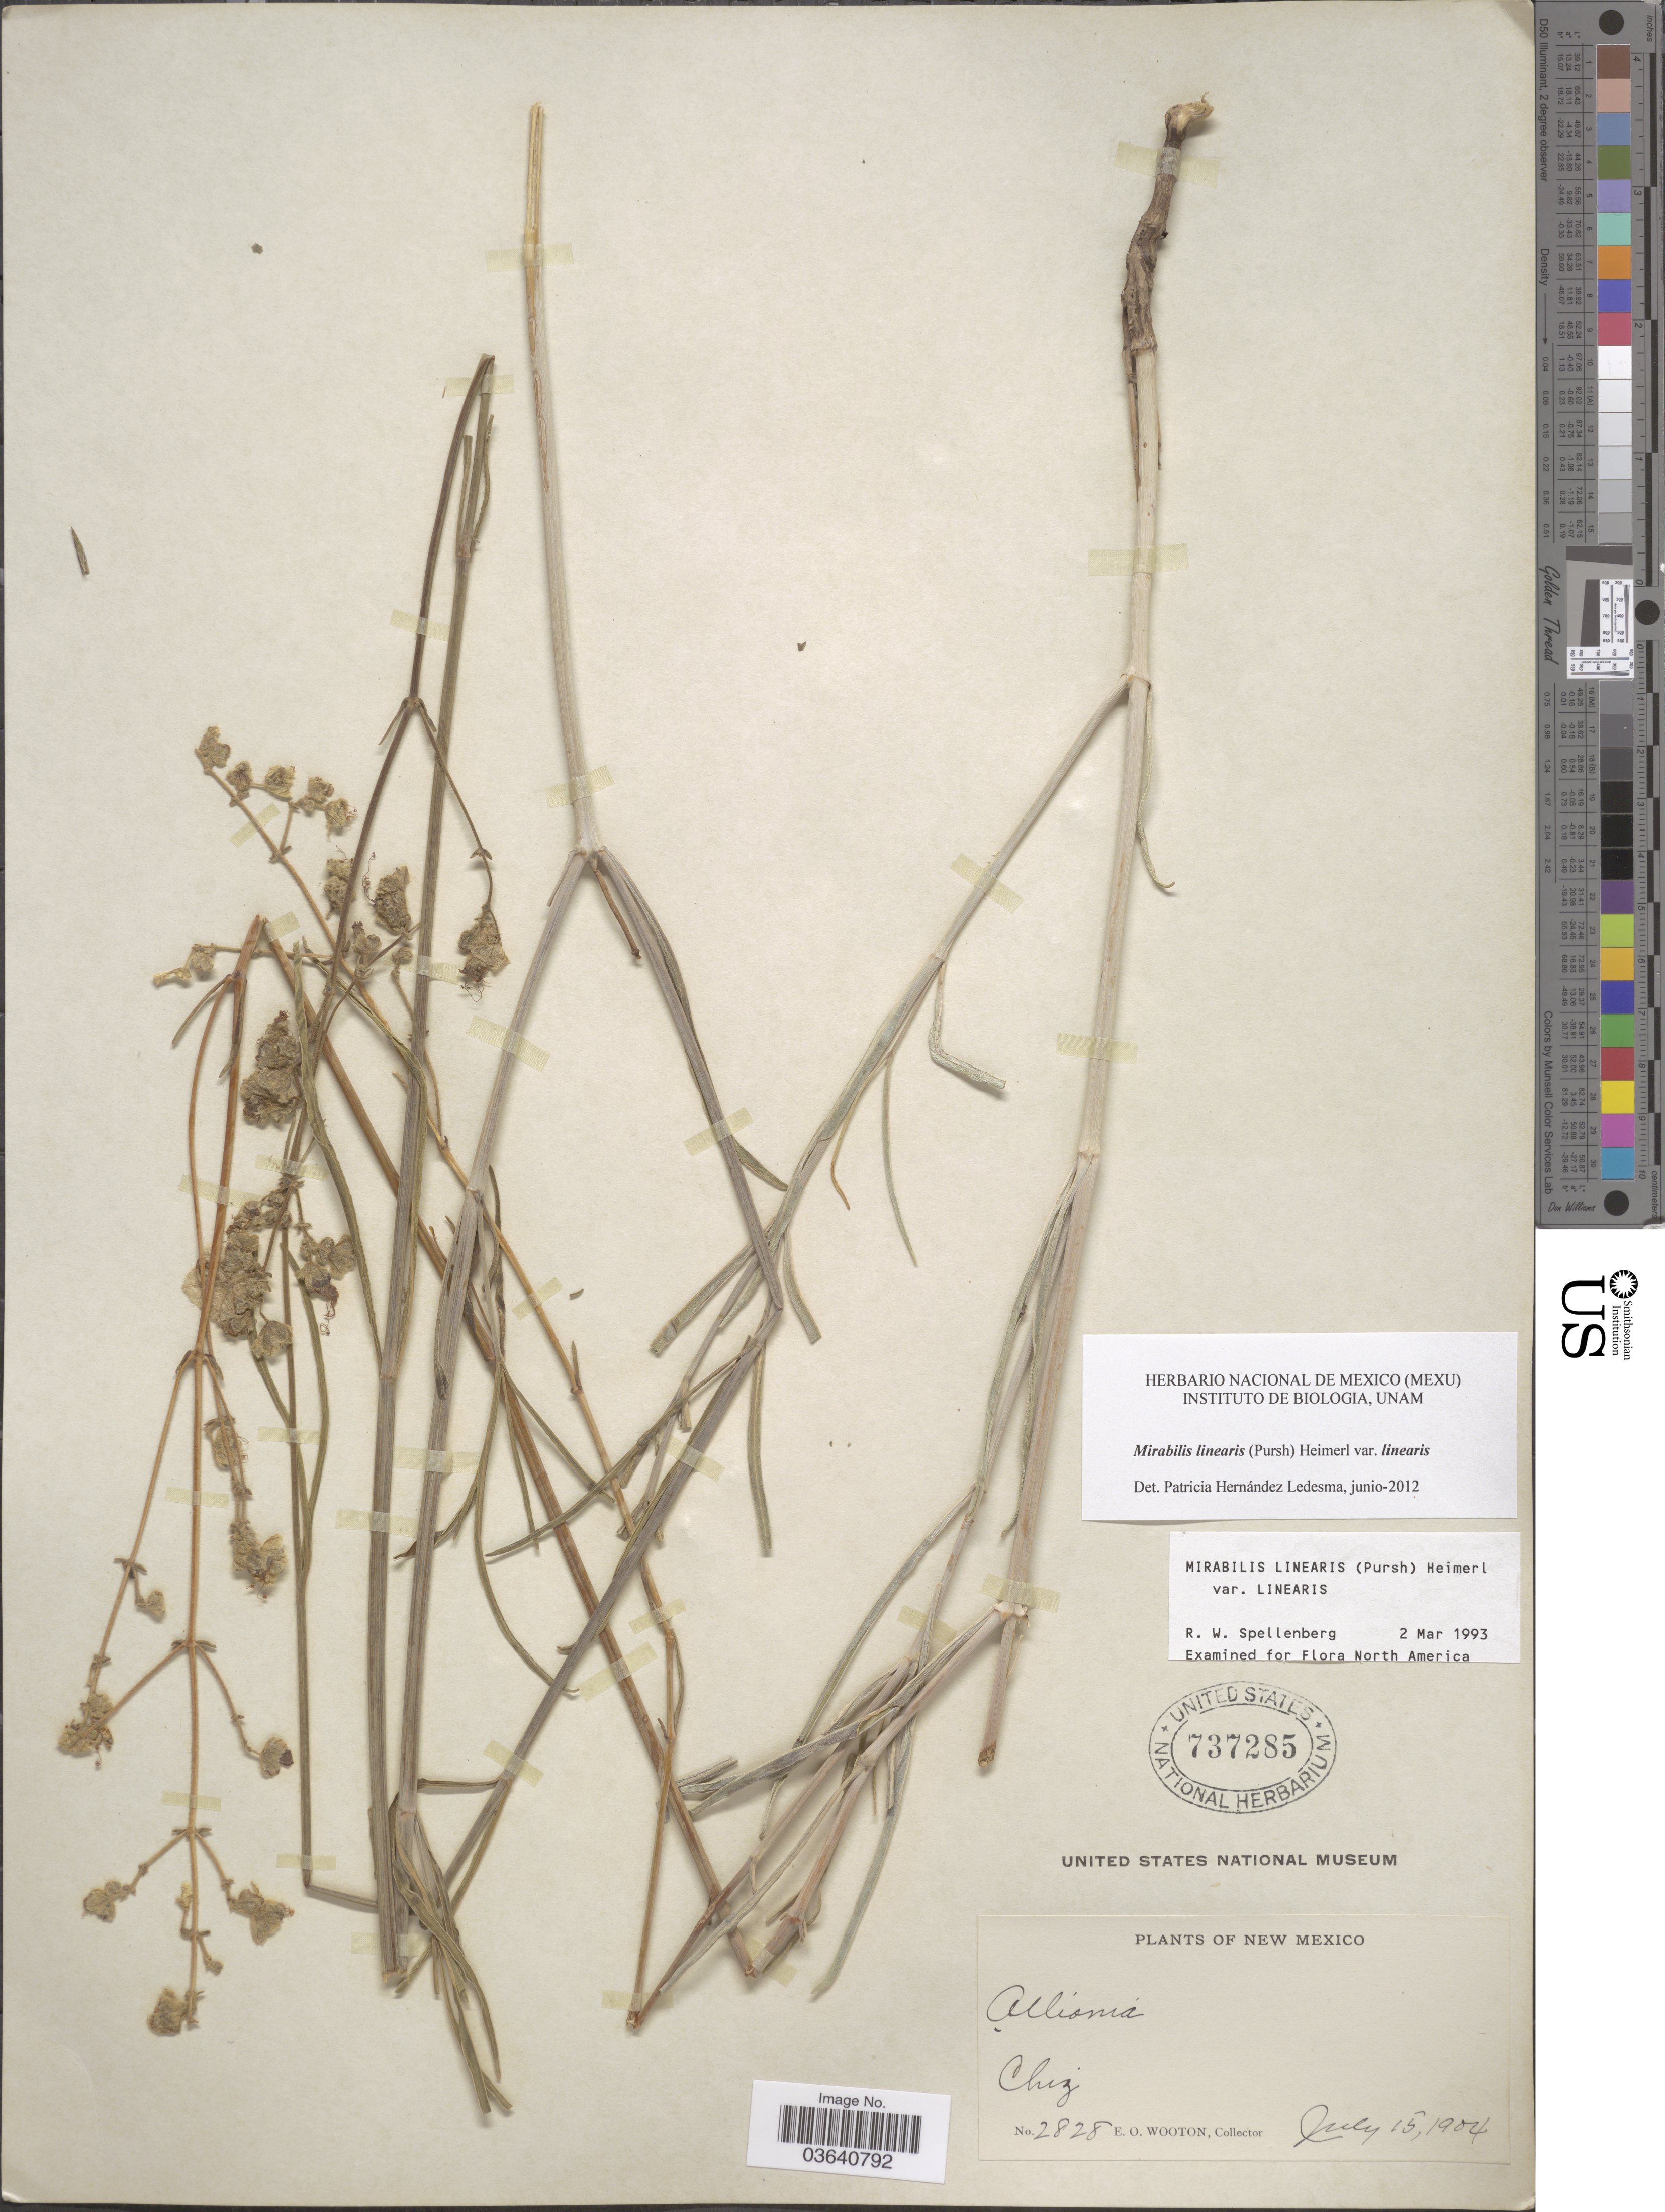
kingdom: Plantae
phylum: Tracheophyta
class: Magnoliopsida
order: Caryophyllales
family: Nyctaginaceae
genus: Mirabilis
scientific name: Mirabilis linearis var. linearis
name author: (Pursh) Heimerl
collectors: E. O. Wooton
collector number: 2828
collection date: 1904-07-15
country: United States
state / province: New Mexico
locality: Chiz.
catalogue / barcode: US 737285